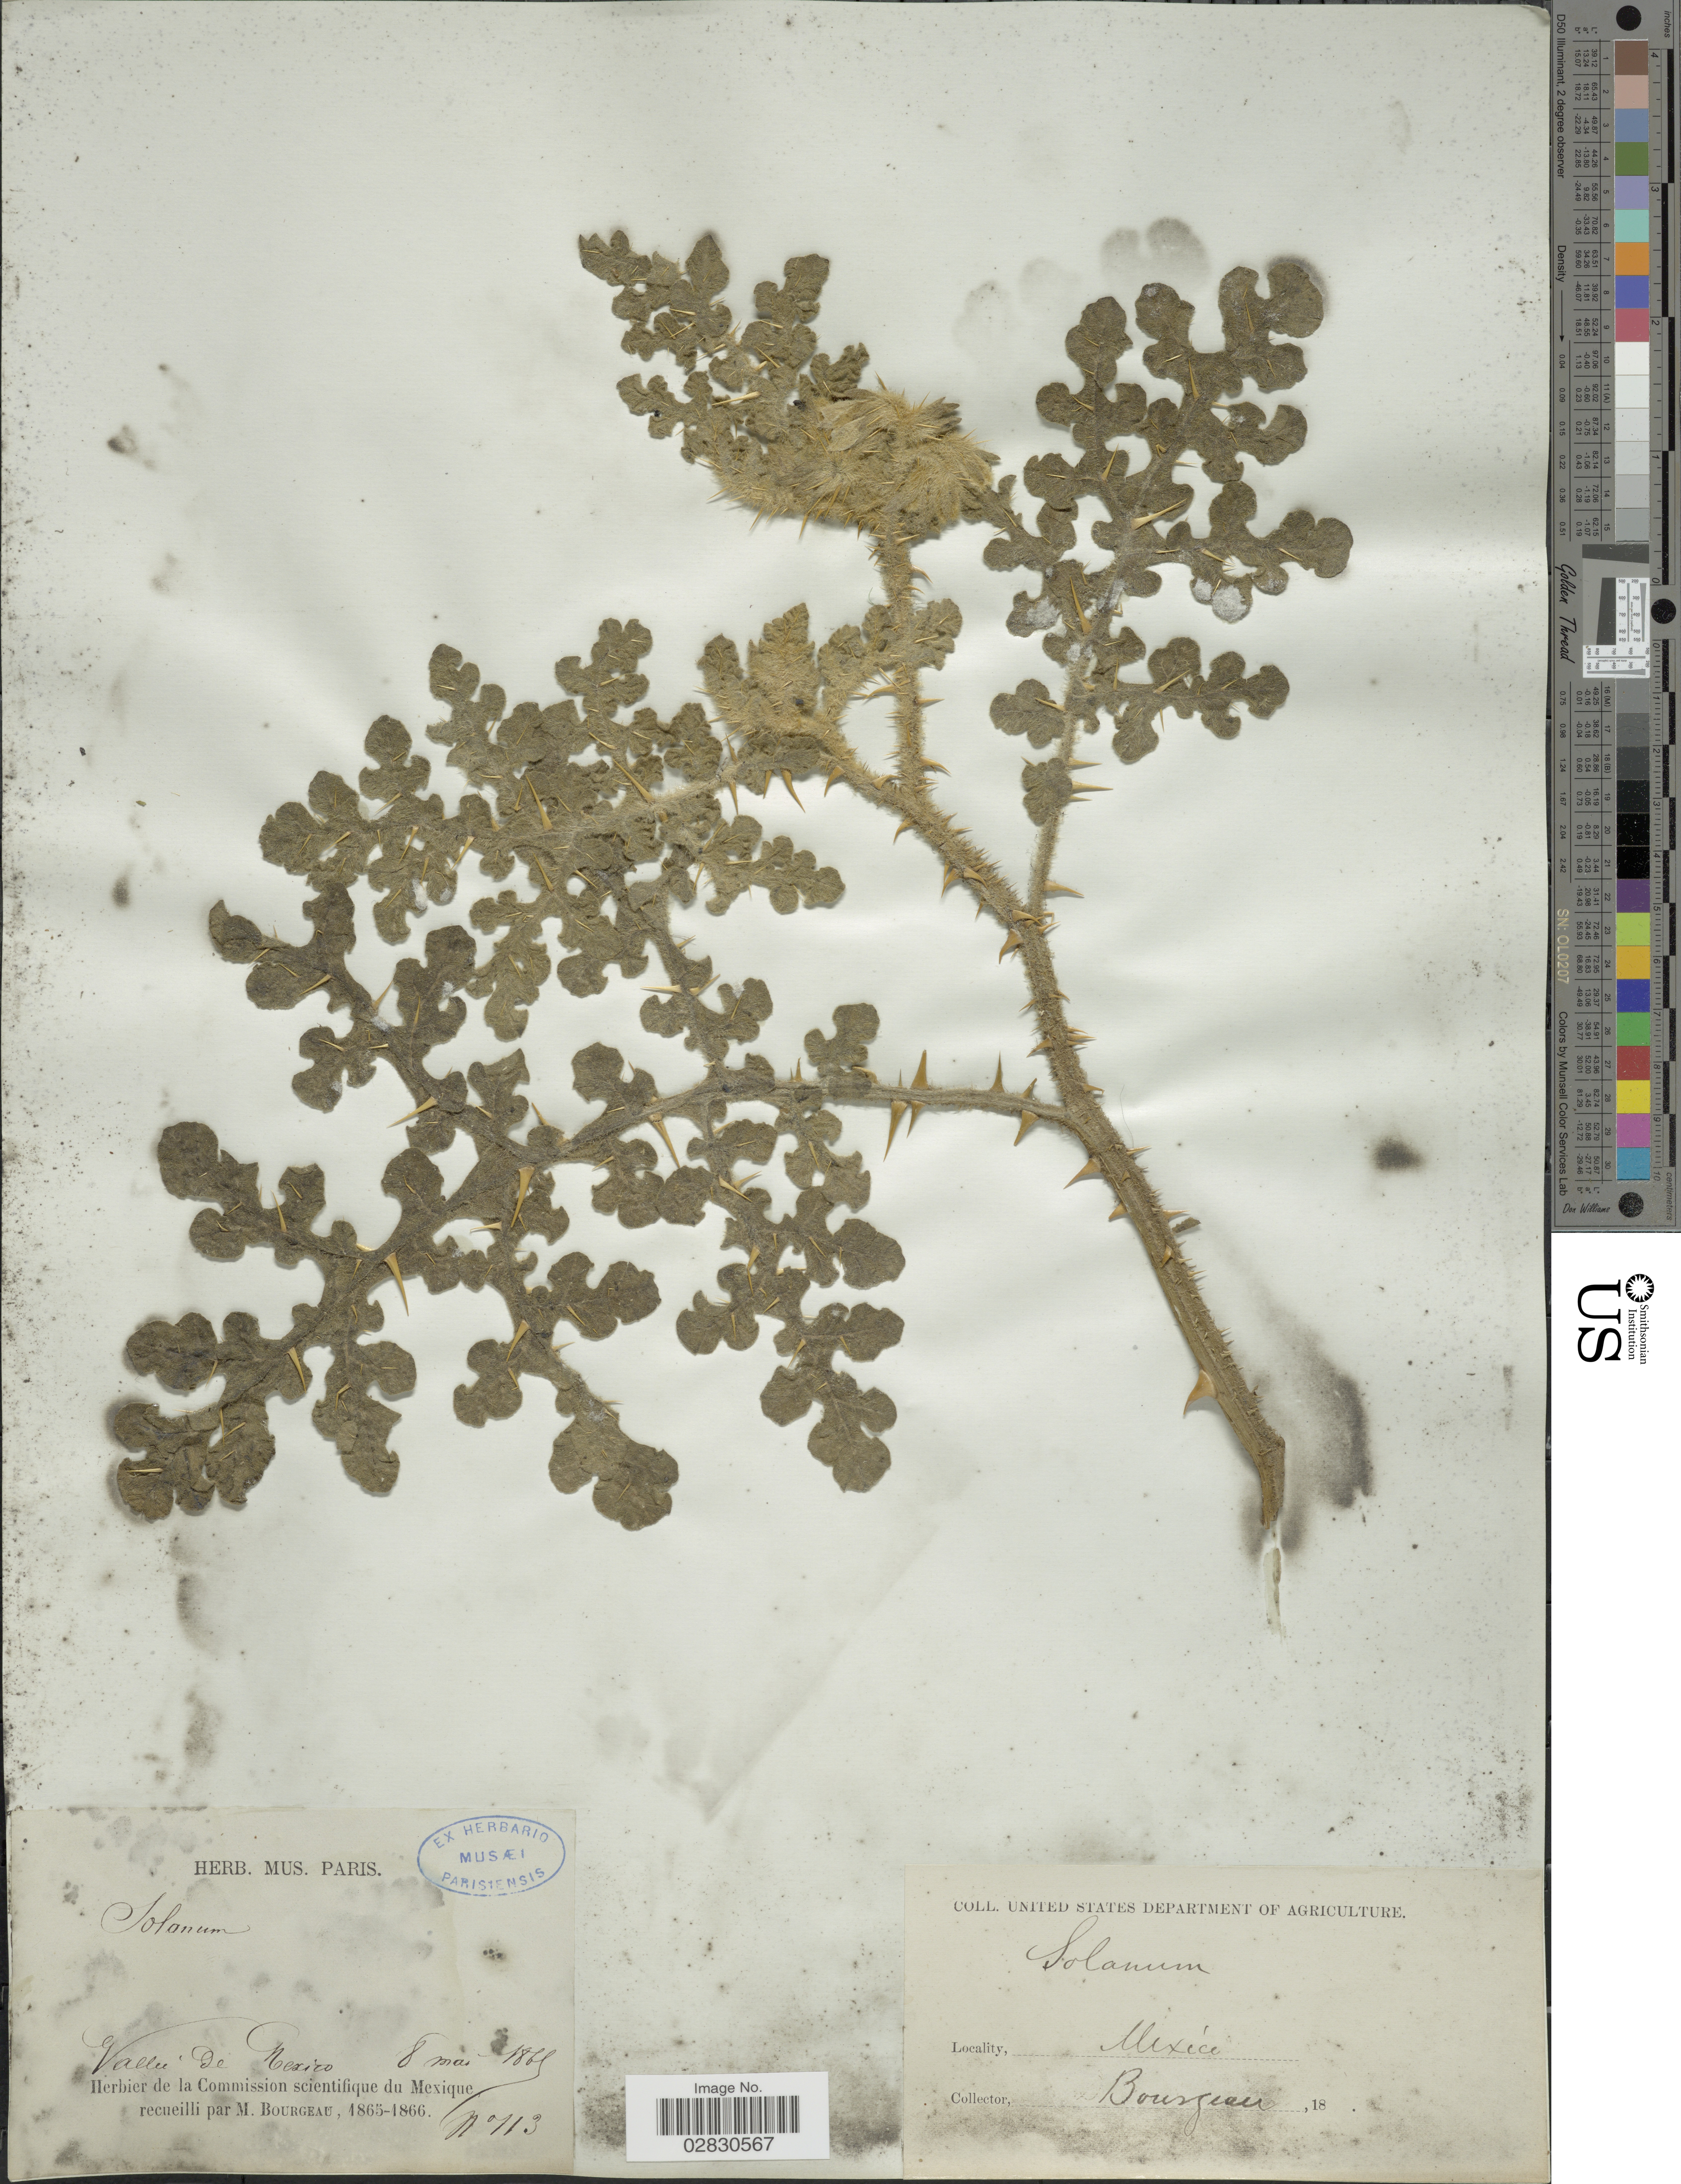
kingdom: Plantae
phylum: Tracheophyta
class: Magnoliopsida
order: Solanales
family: Solanaceae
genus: Solanum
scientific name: Solanum tectum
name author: Pers.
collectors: M. Bourgeau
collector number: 113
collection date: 1865-05-08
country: Mexico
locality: Vallée de Mexico.